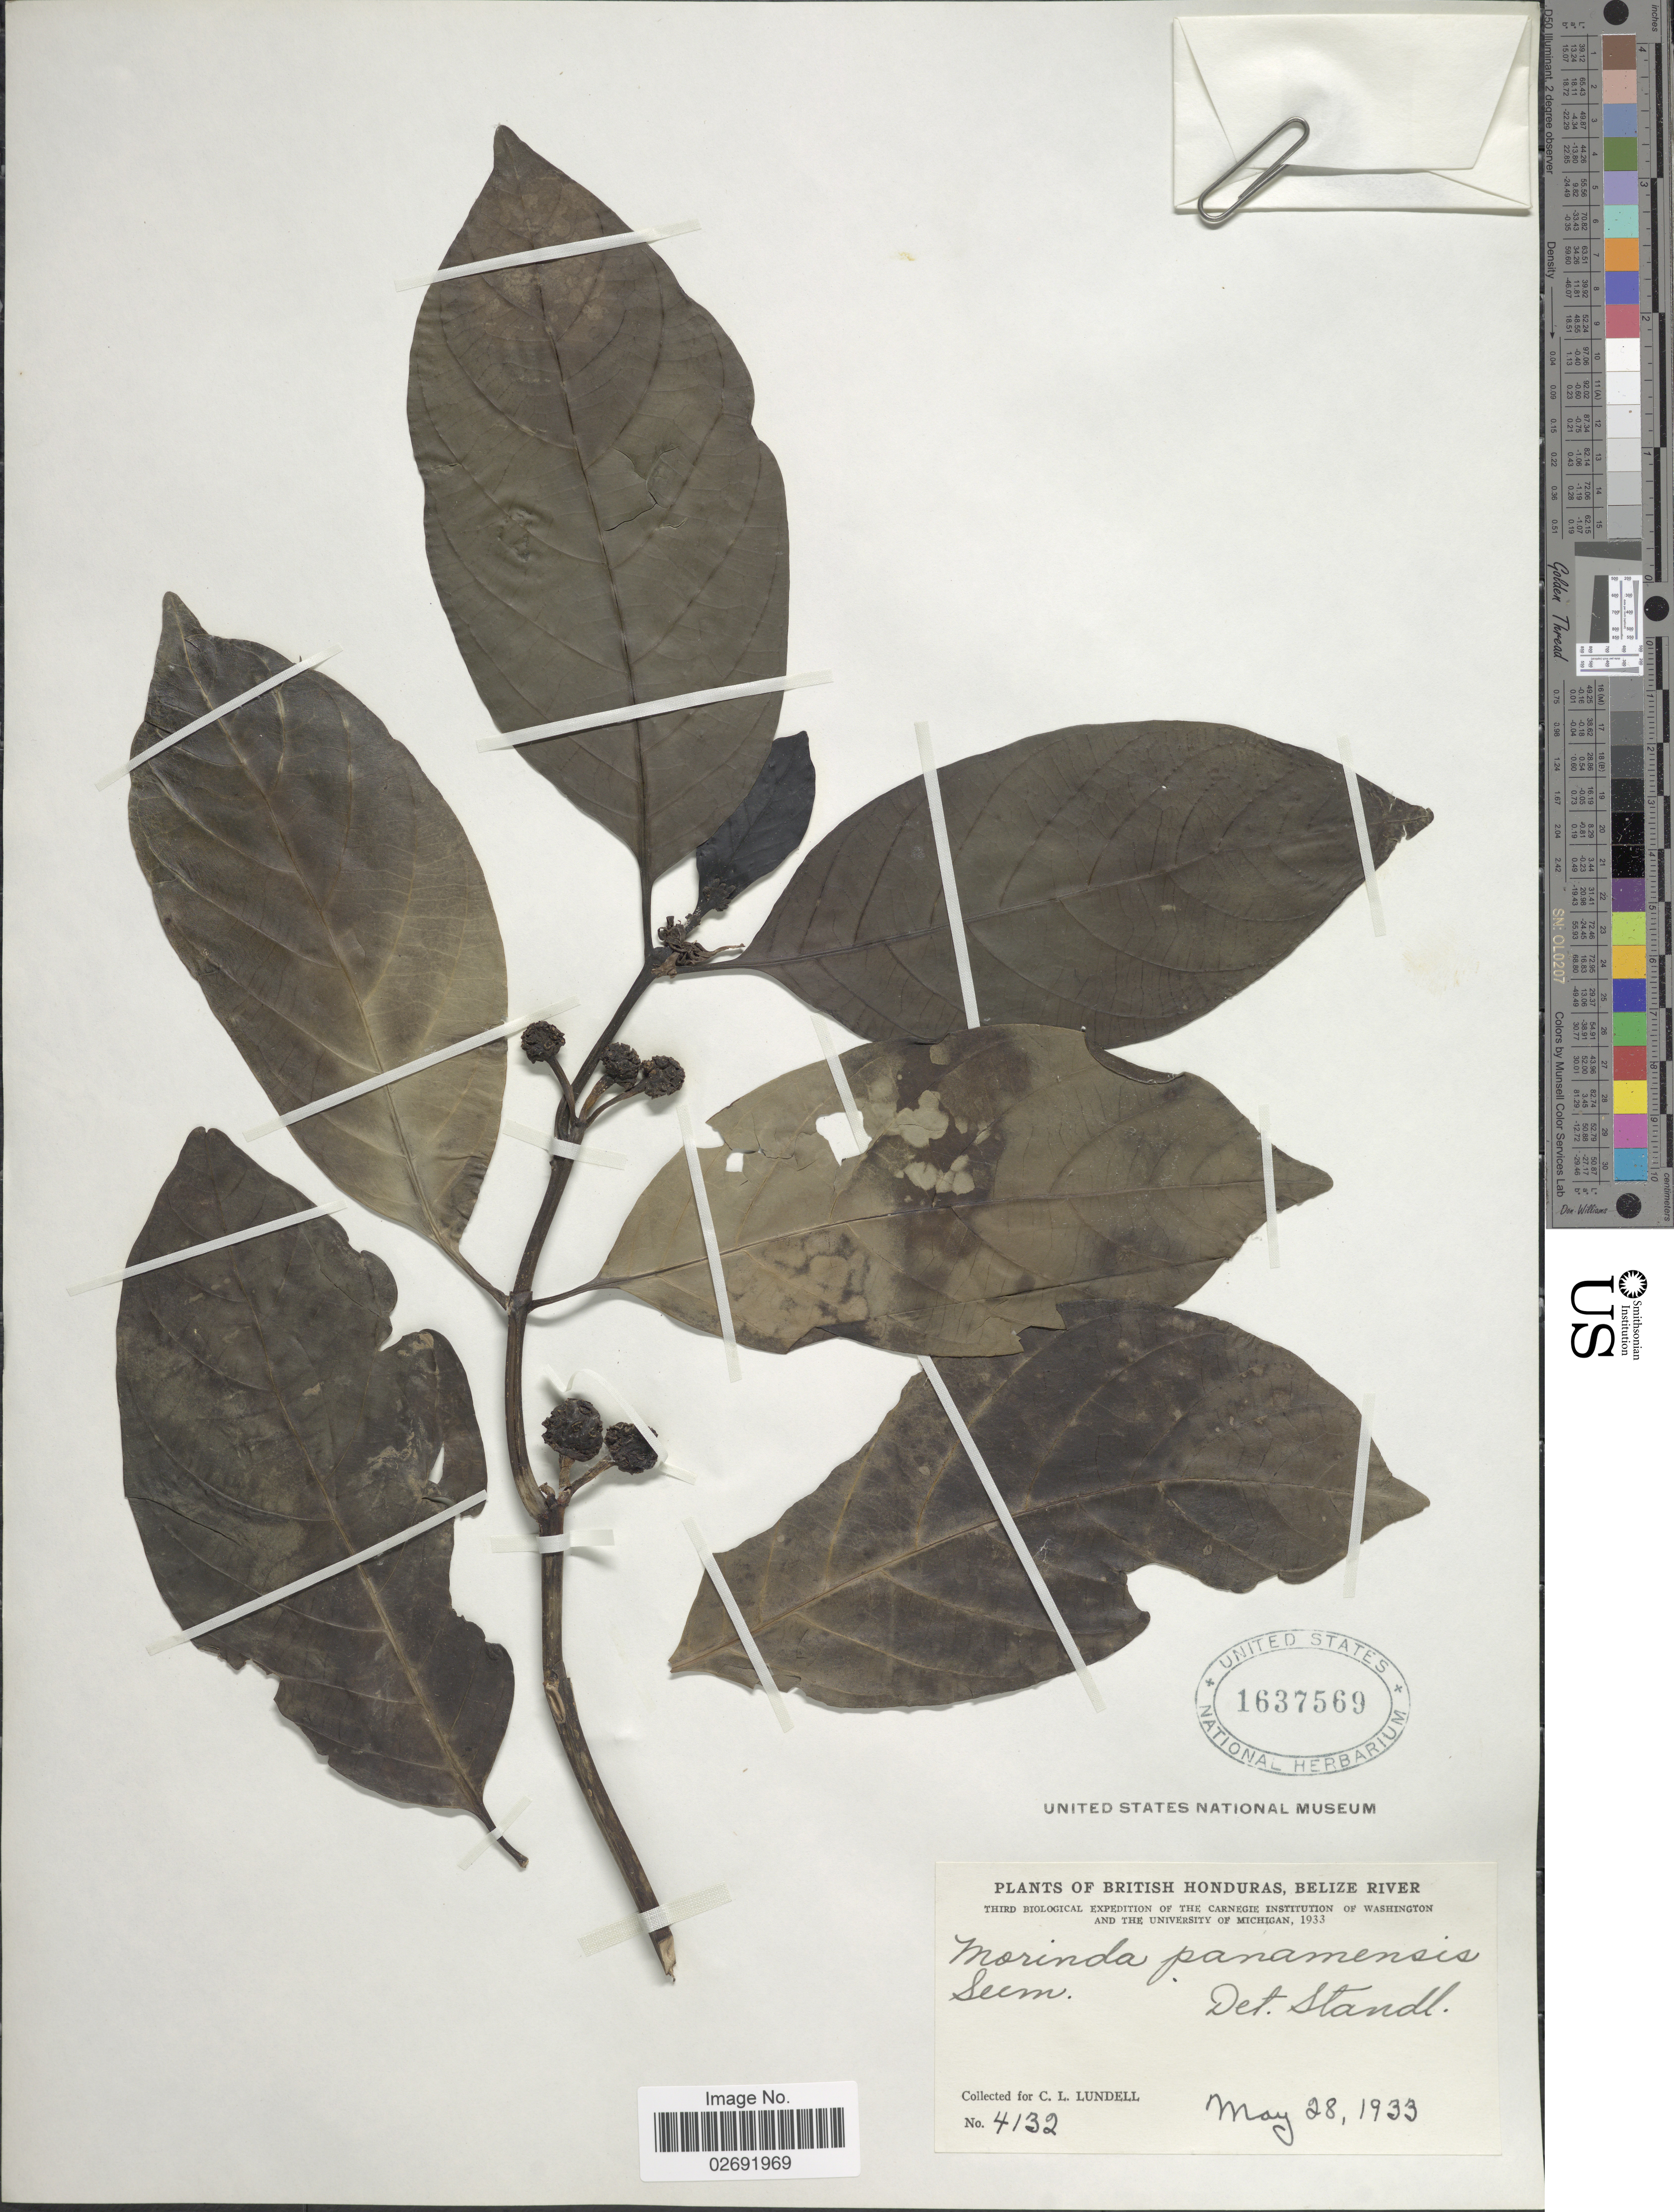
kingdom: Plantae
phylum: Tracheophyta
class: Magnoliopsida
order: Gentianales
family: Rubiaceae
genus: Morinda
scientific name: Morinda panamensis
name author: Seem.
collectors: C. L. Lundell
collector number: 4132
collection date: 1933-05-28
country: Belize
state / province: Belize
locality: British Honduras, Belize River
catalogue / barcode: US 1637569